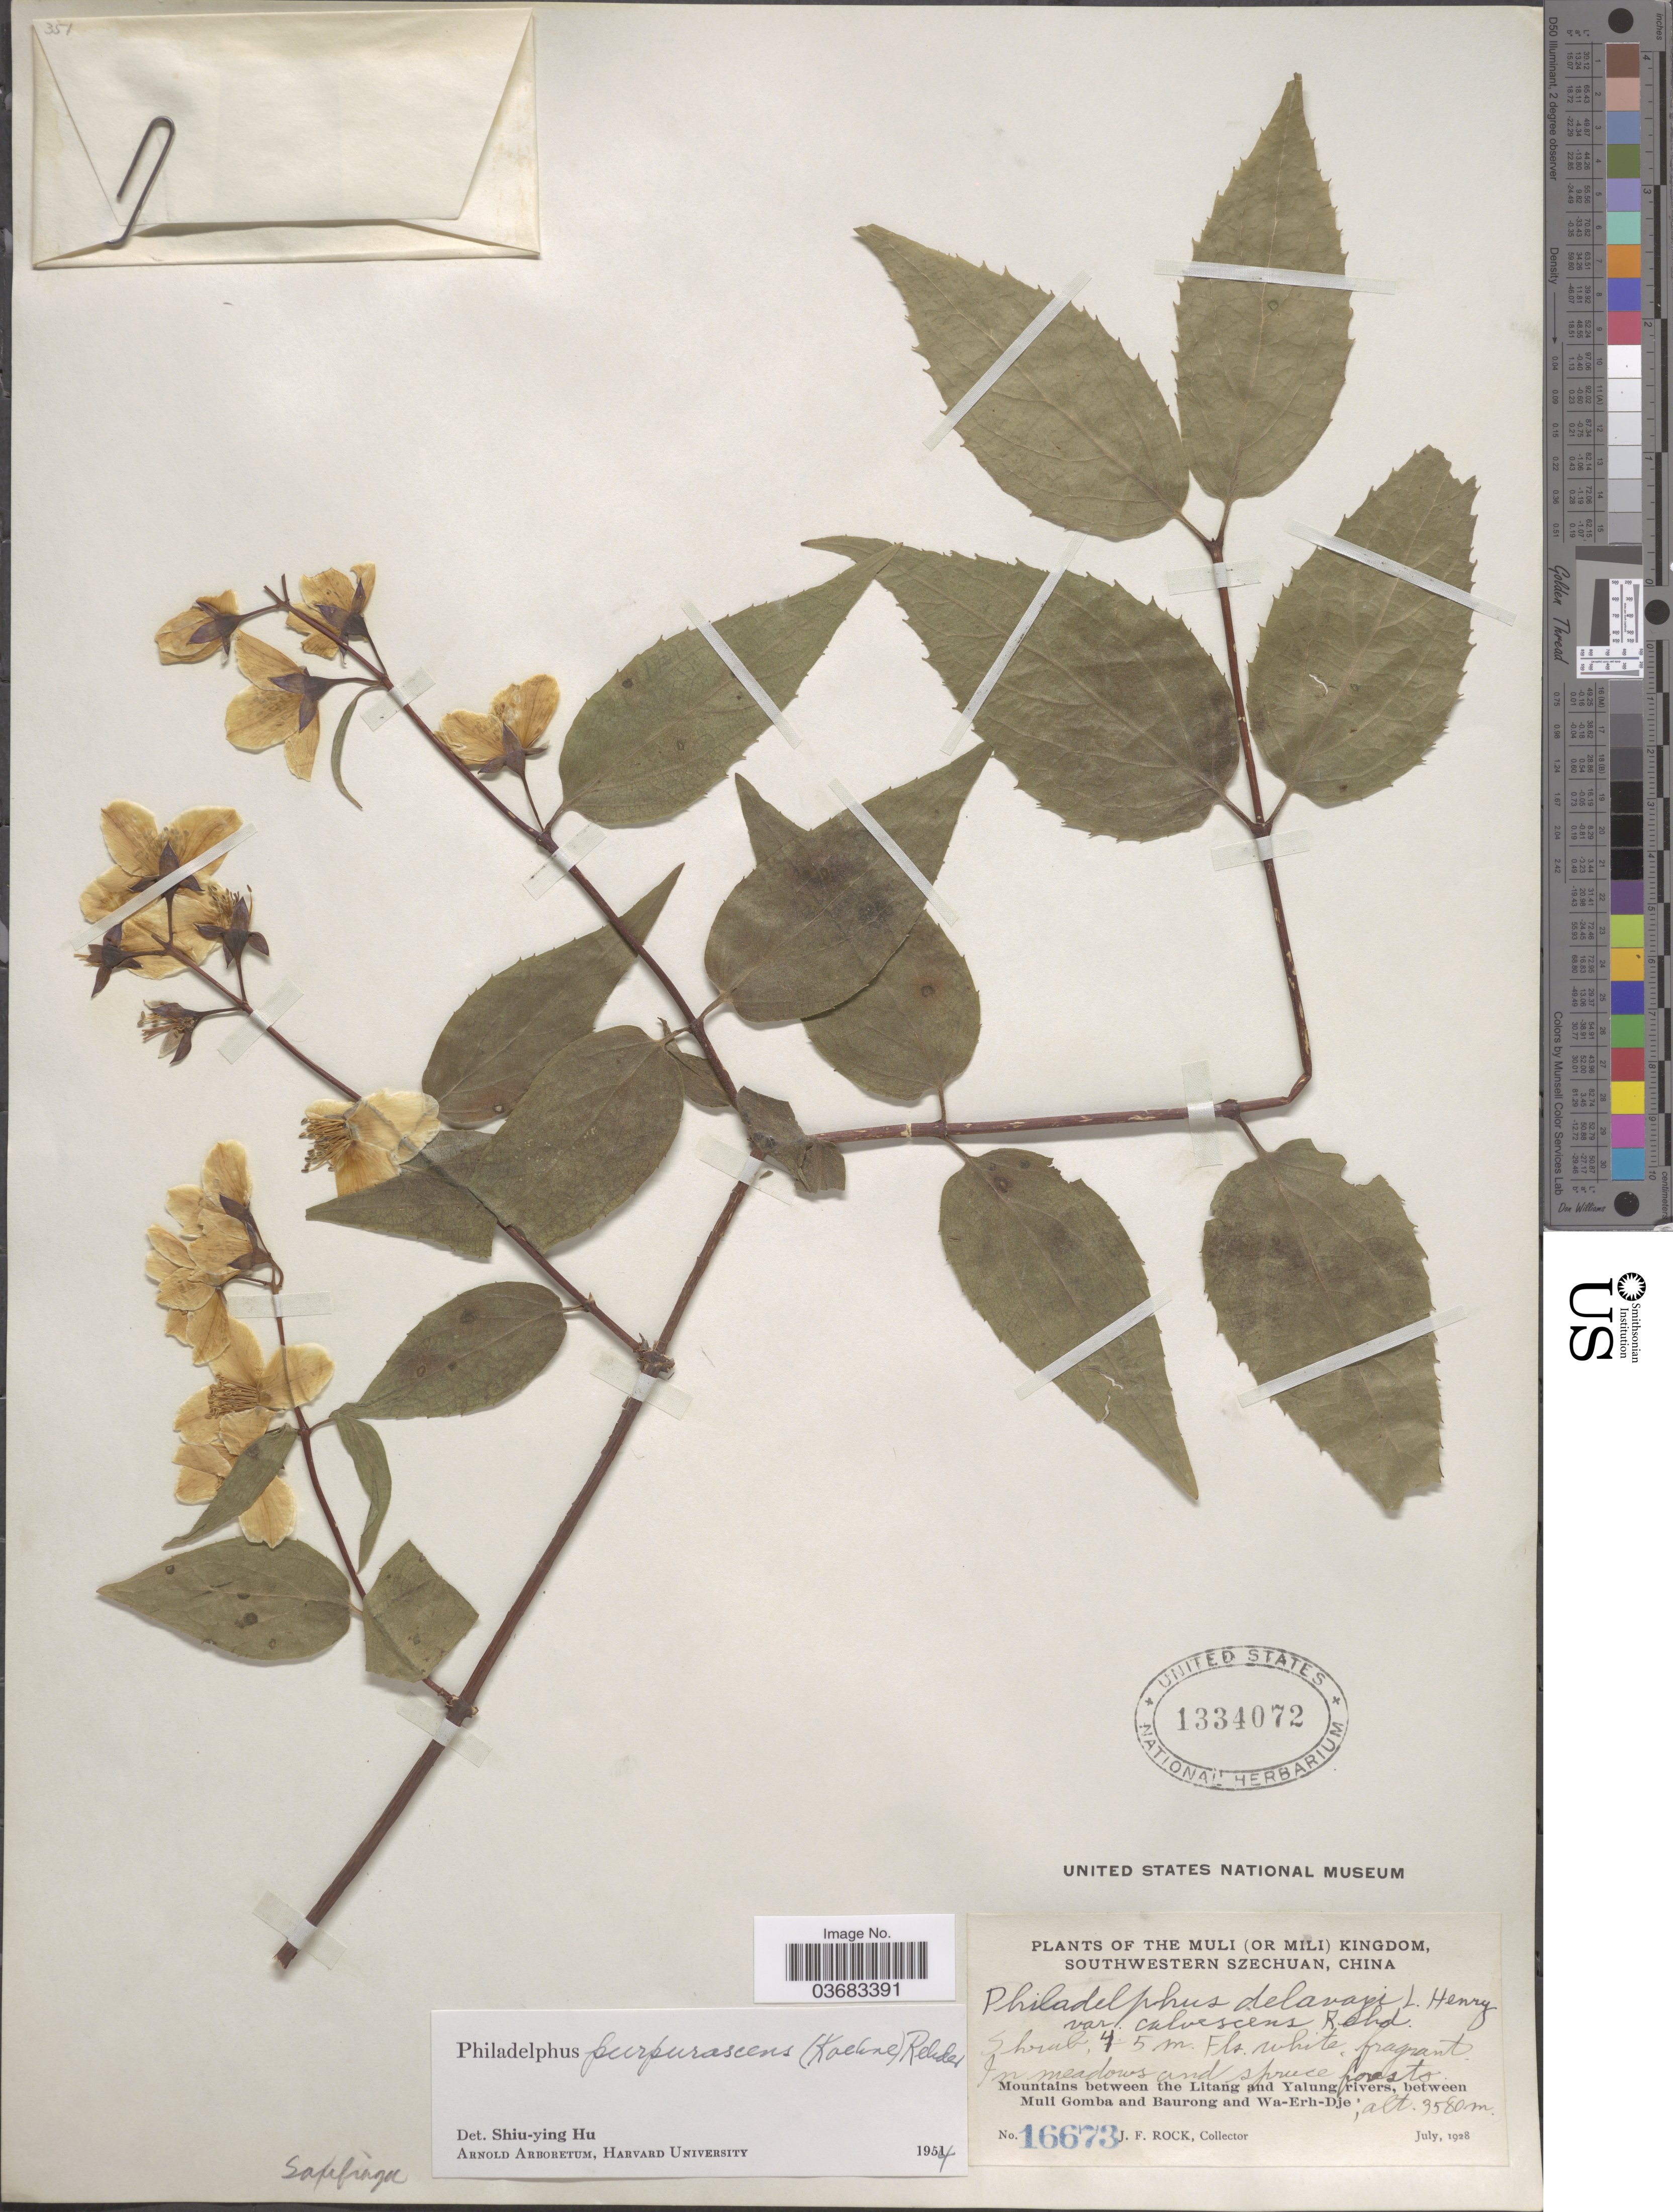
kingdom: Plantae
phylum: Tracheophyta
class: Magnoliopsida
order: Cornales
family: Hydrangeaceae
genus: Philadelphus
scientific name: Philadelphus purpurascens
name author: (Koehne) Rehder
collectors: J. Rock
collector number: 16673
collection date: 1928-07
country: China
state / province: Sichuan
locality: The Muli (or Mili) Kingdom, Southwestern Szechuan. Mountains between the Litang and Yalung rivers, between Muli Gomba and Baurong and Wa-Erh-Dja'.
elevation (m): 3580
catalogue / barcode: US 1334072